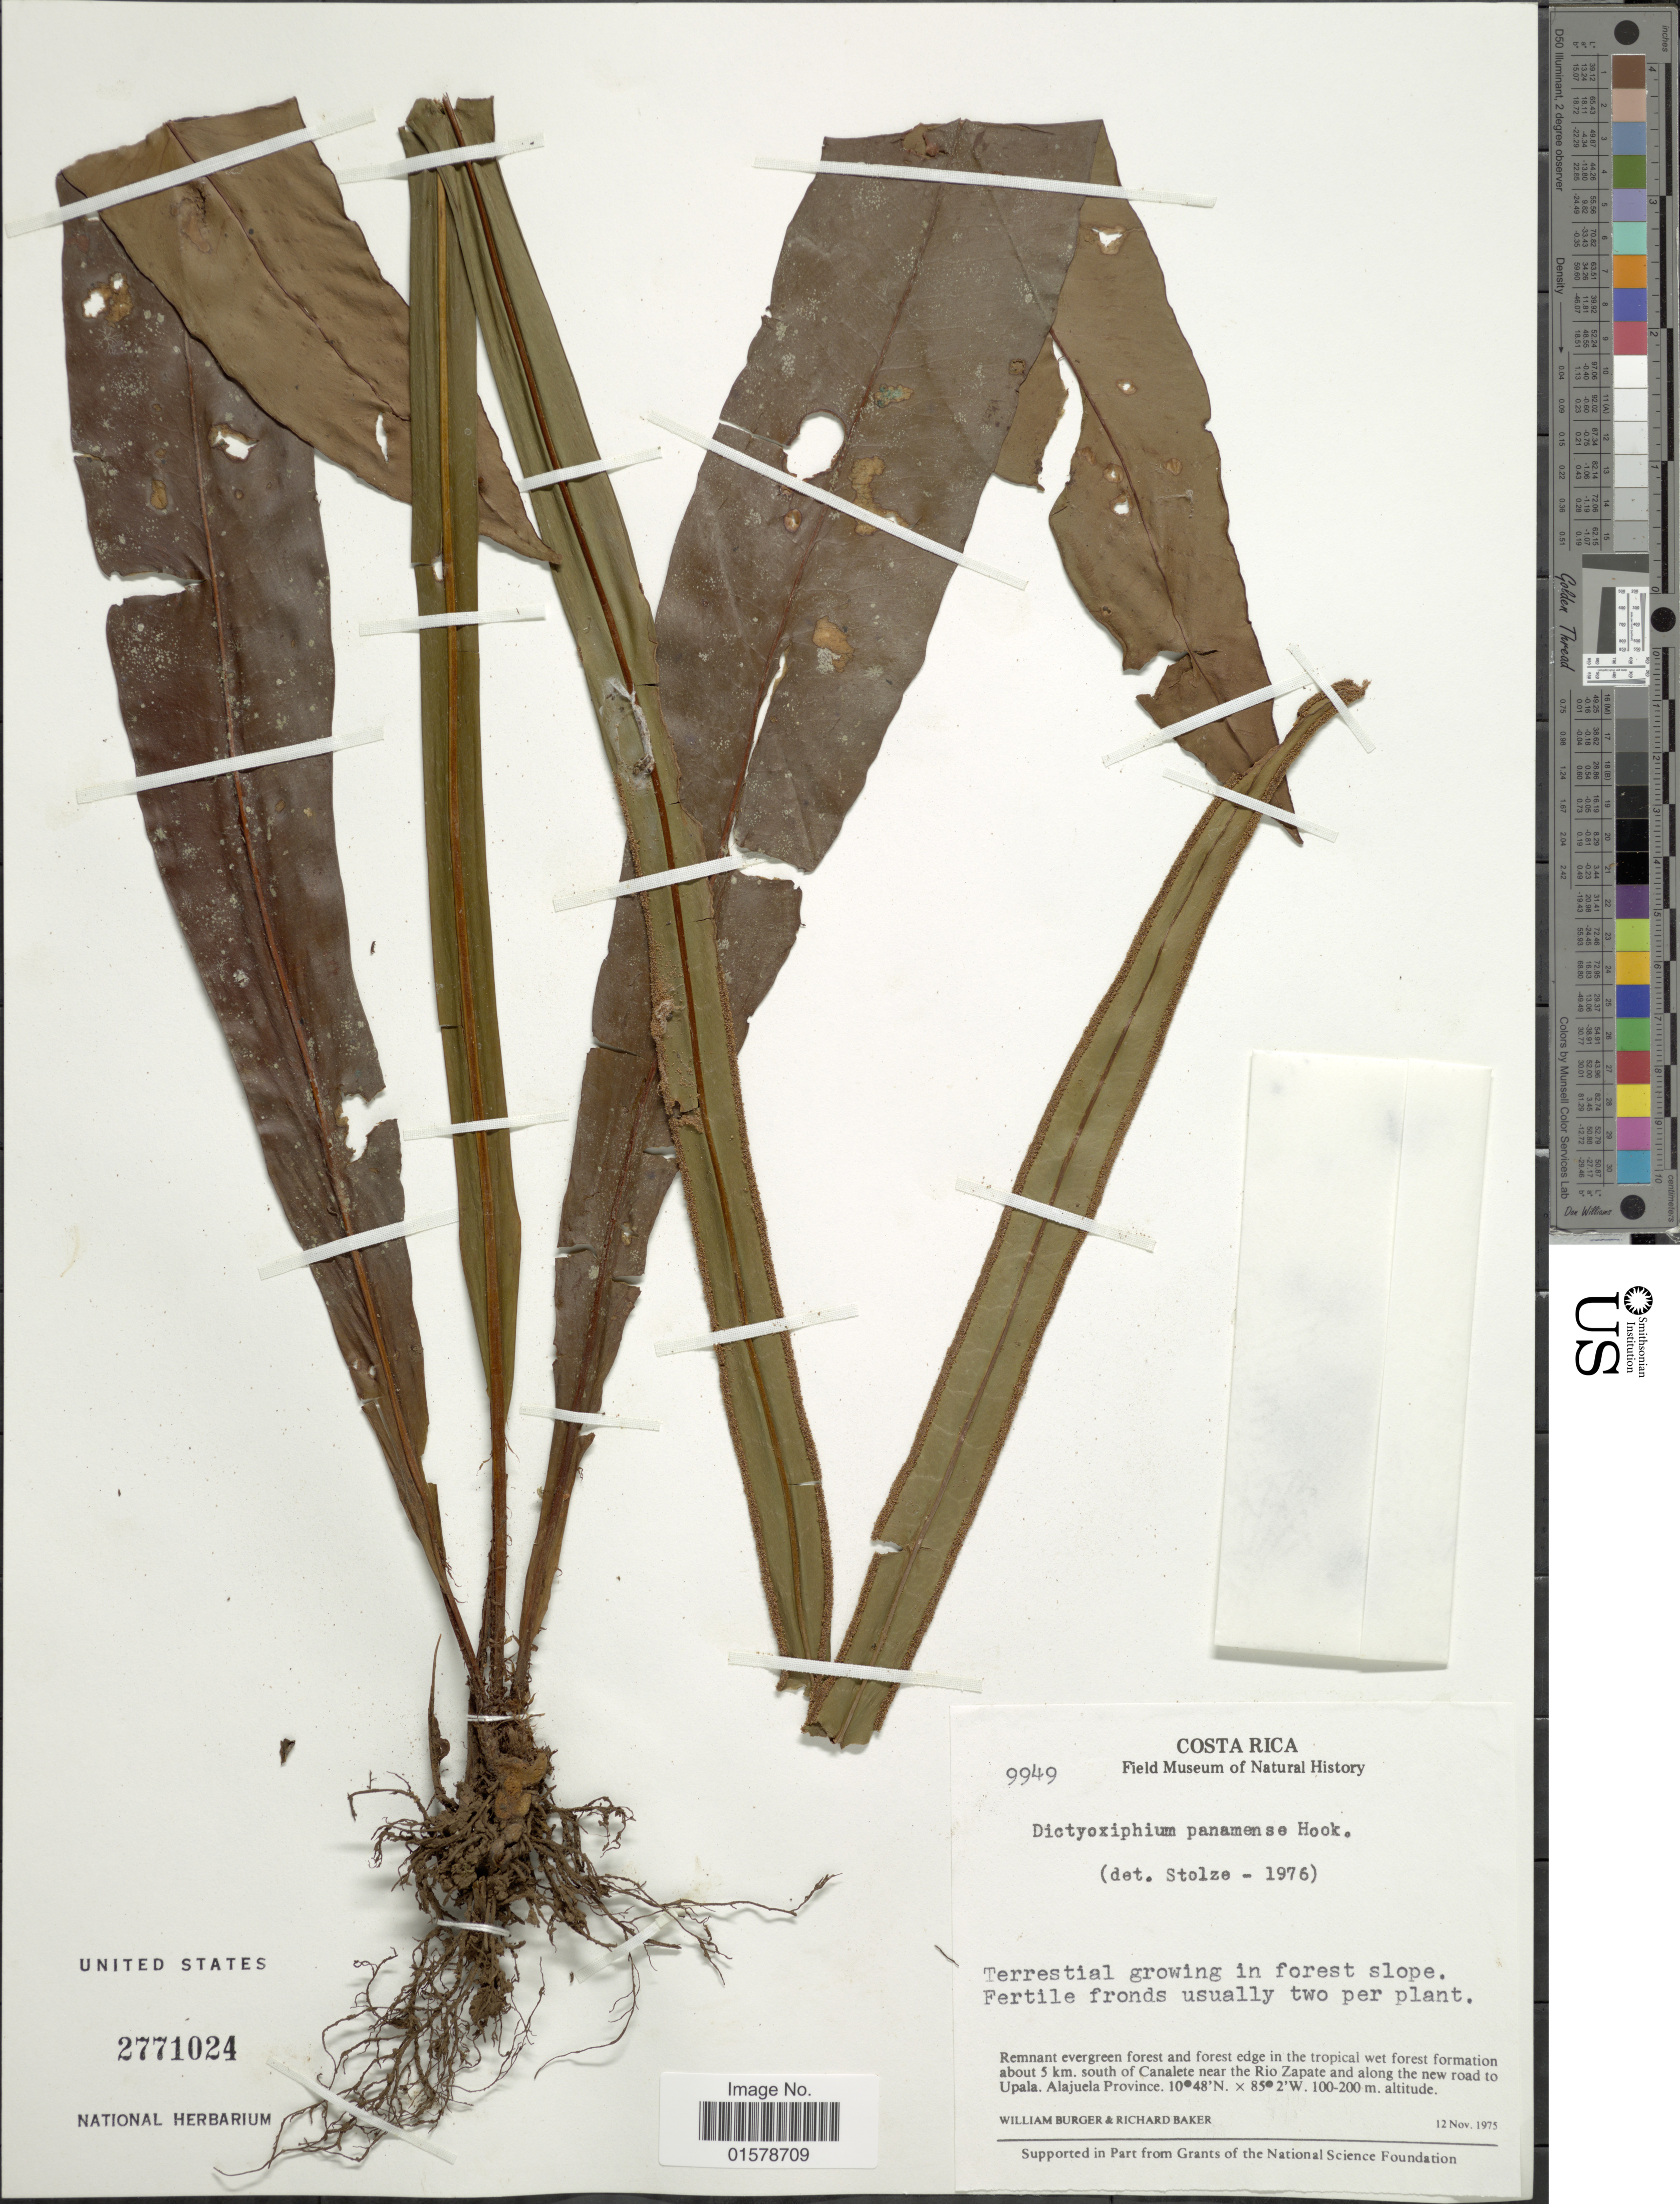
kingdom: Plantae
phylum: Tracheophyta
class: Polypodiopsida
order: Polypodiales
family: Tectariaceae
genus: Tectaria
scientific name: Tectaria panamensis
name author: (Hook.) R.M. Tryon & A.F. Tryon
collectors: W. Burger & R. A. Baker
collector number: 9949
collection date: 1975-11-12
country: Costa Rica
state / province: Alajuela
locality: Remnant evergreen forest and forest edge in the tropical wet forest formation about 5 km south of Canalete near the Rio zapate and along the new road to upala. Alajuela Province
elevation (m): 100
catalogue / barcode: US 2771024